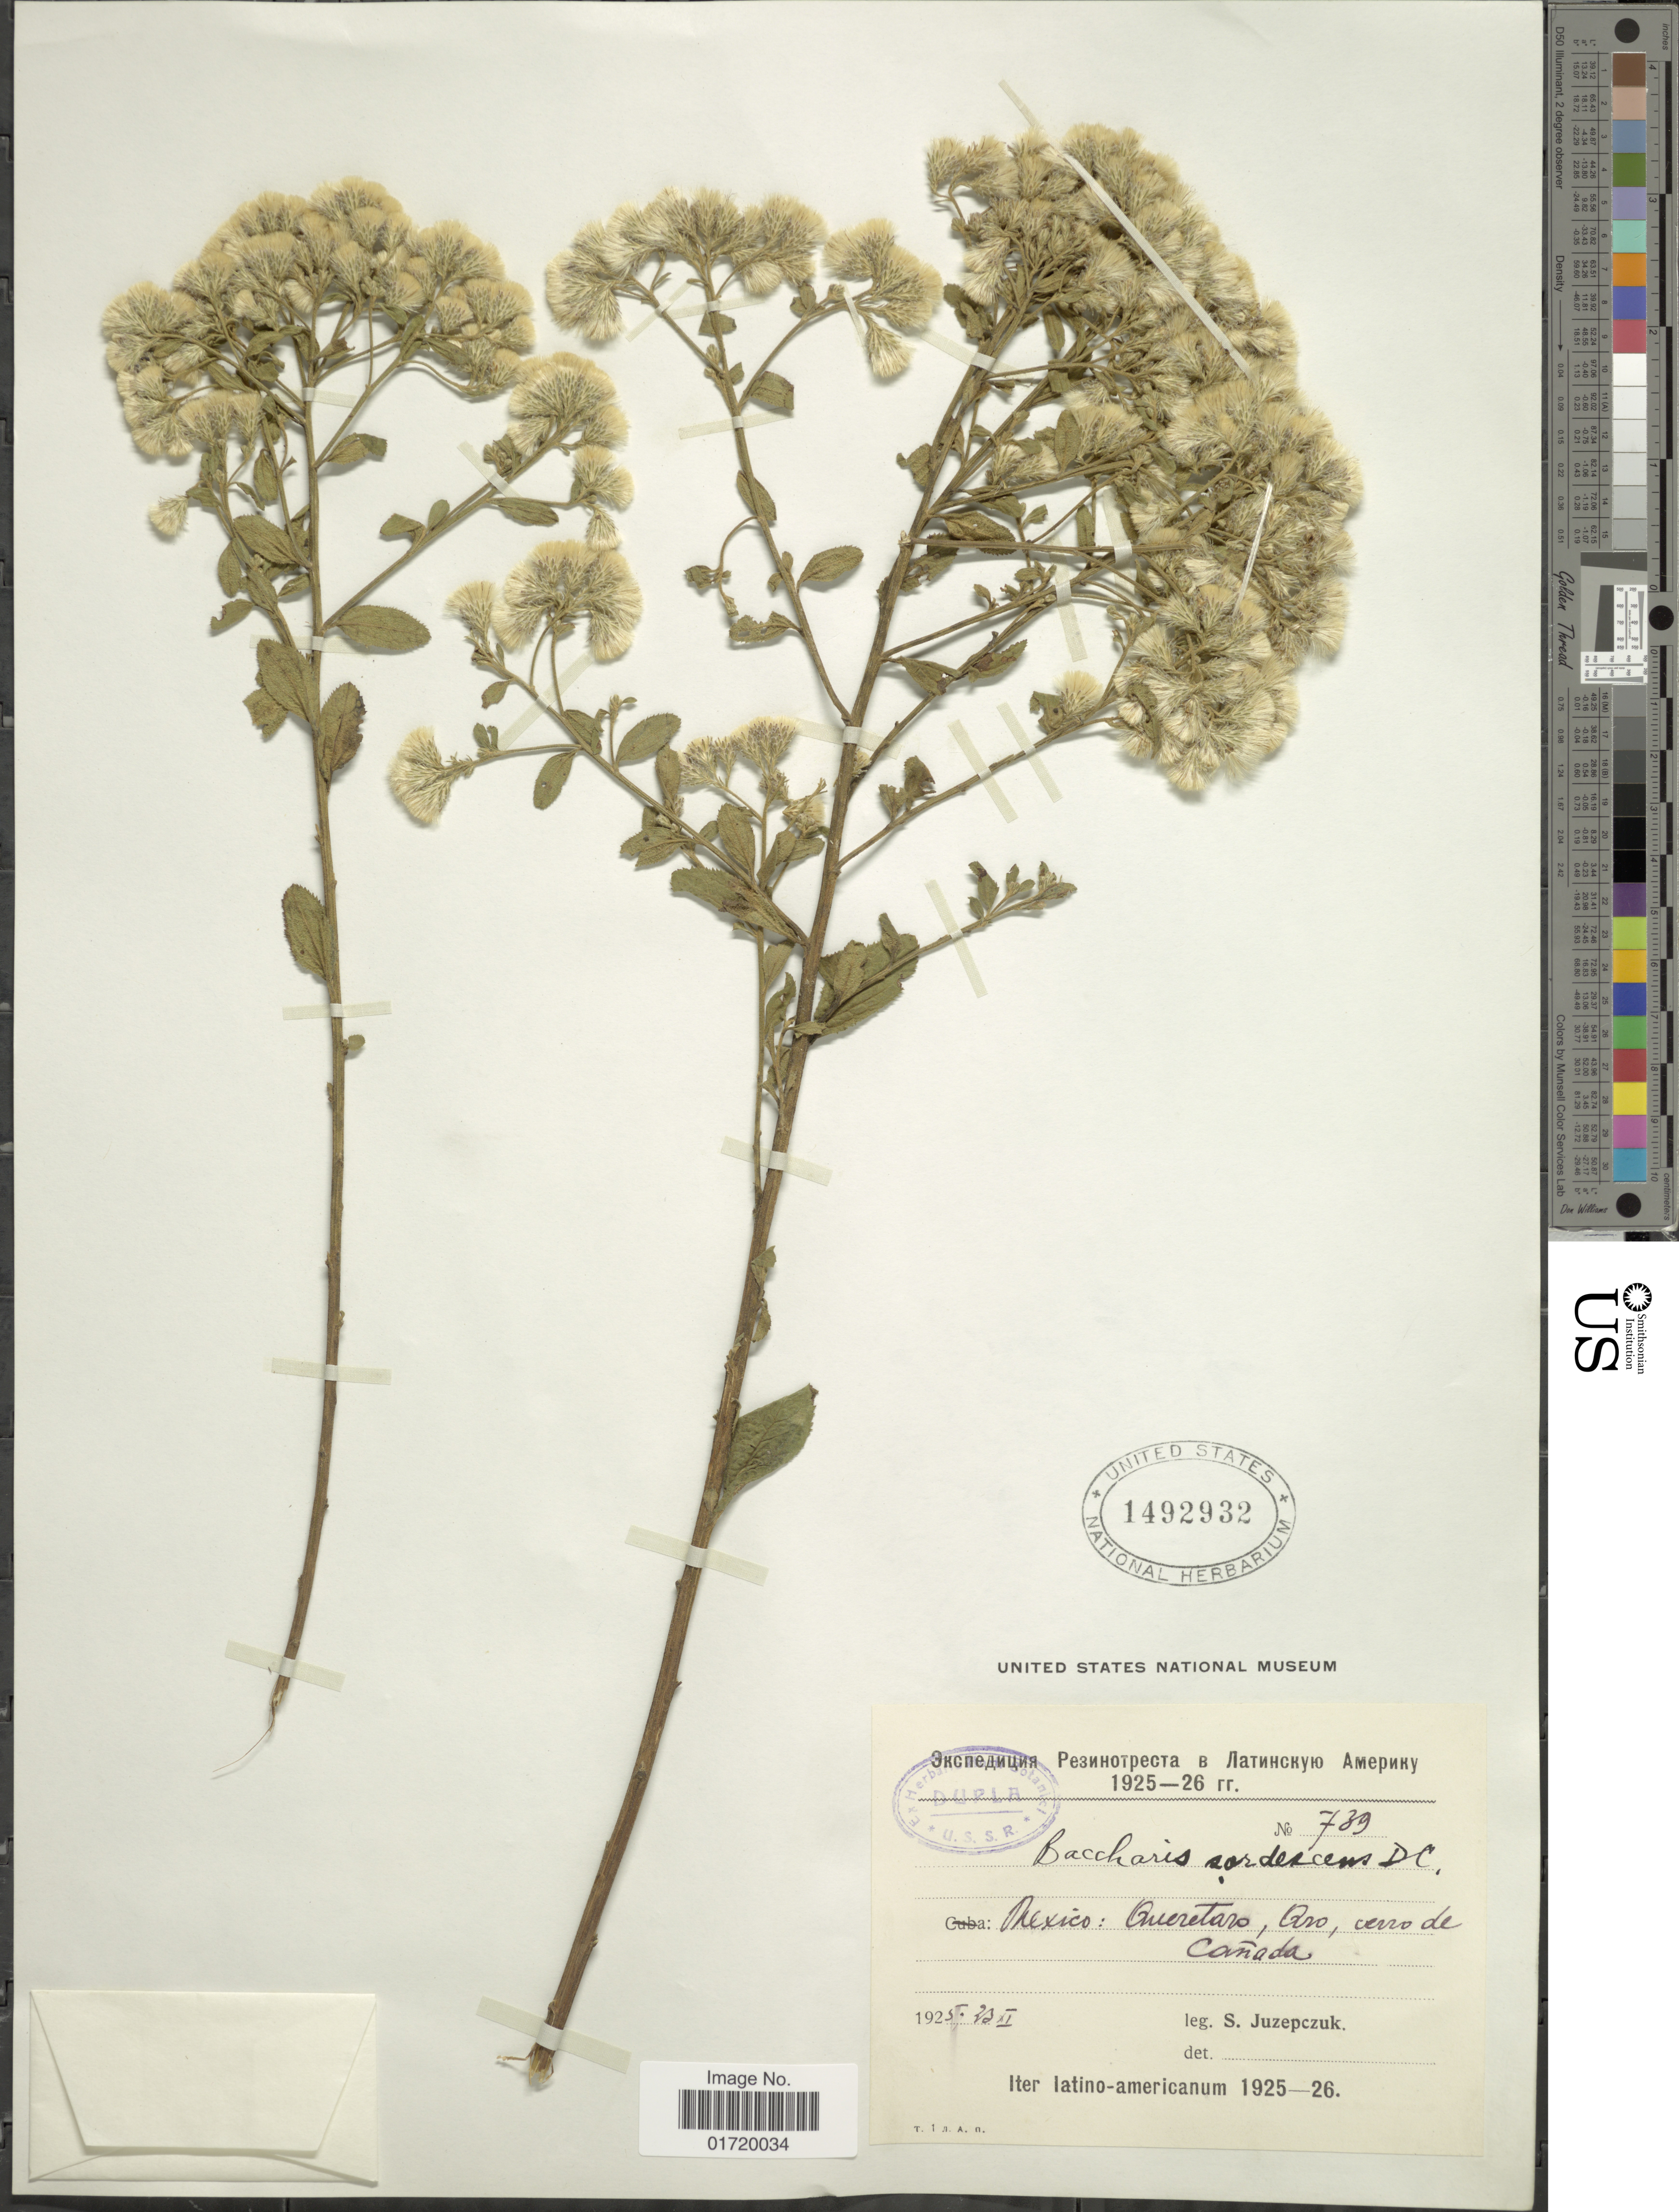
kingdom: Plantae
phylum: Tracheophyta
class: Magnoliopsida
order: Asterales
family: Asteraceae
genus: Baccharis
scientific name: Baccharis sordescens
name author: DC.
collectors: S. V. Juzepczuk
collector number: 789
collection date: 1925-11-23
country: Mexico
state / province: Querétaro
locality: Queretaro, Qro, cerro de Canada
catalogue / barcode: US 1492932